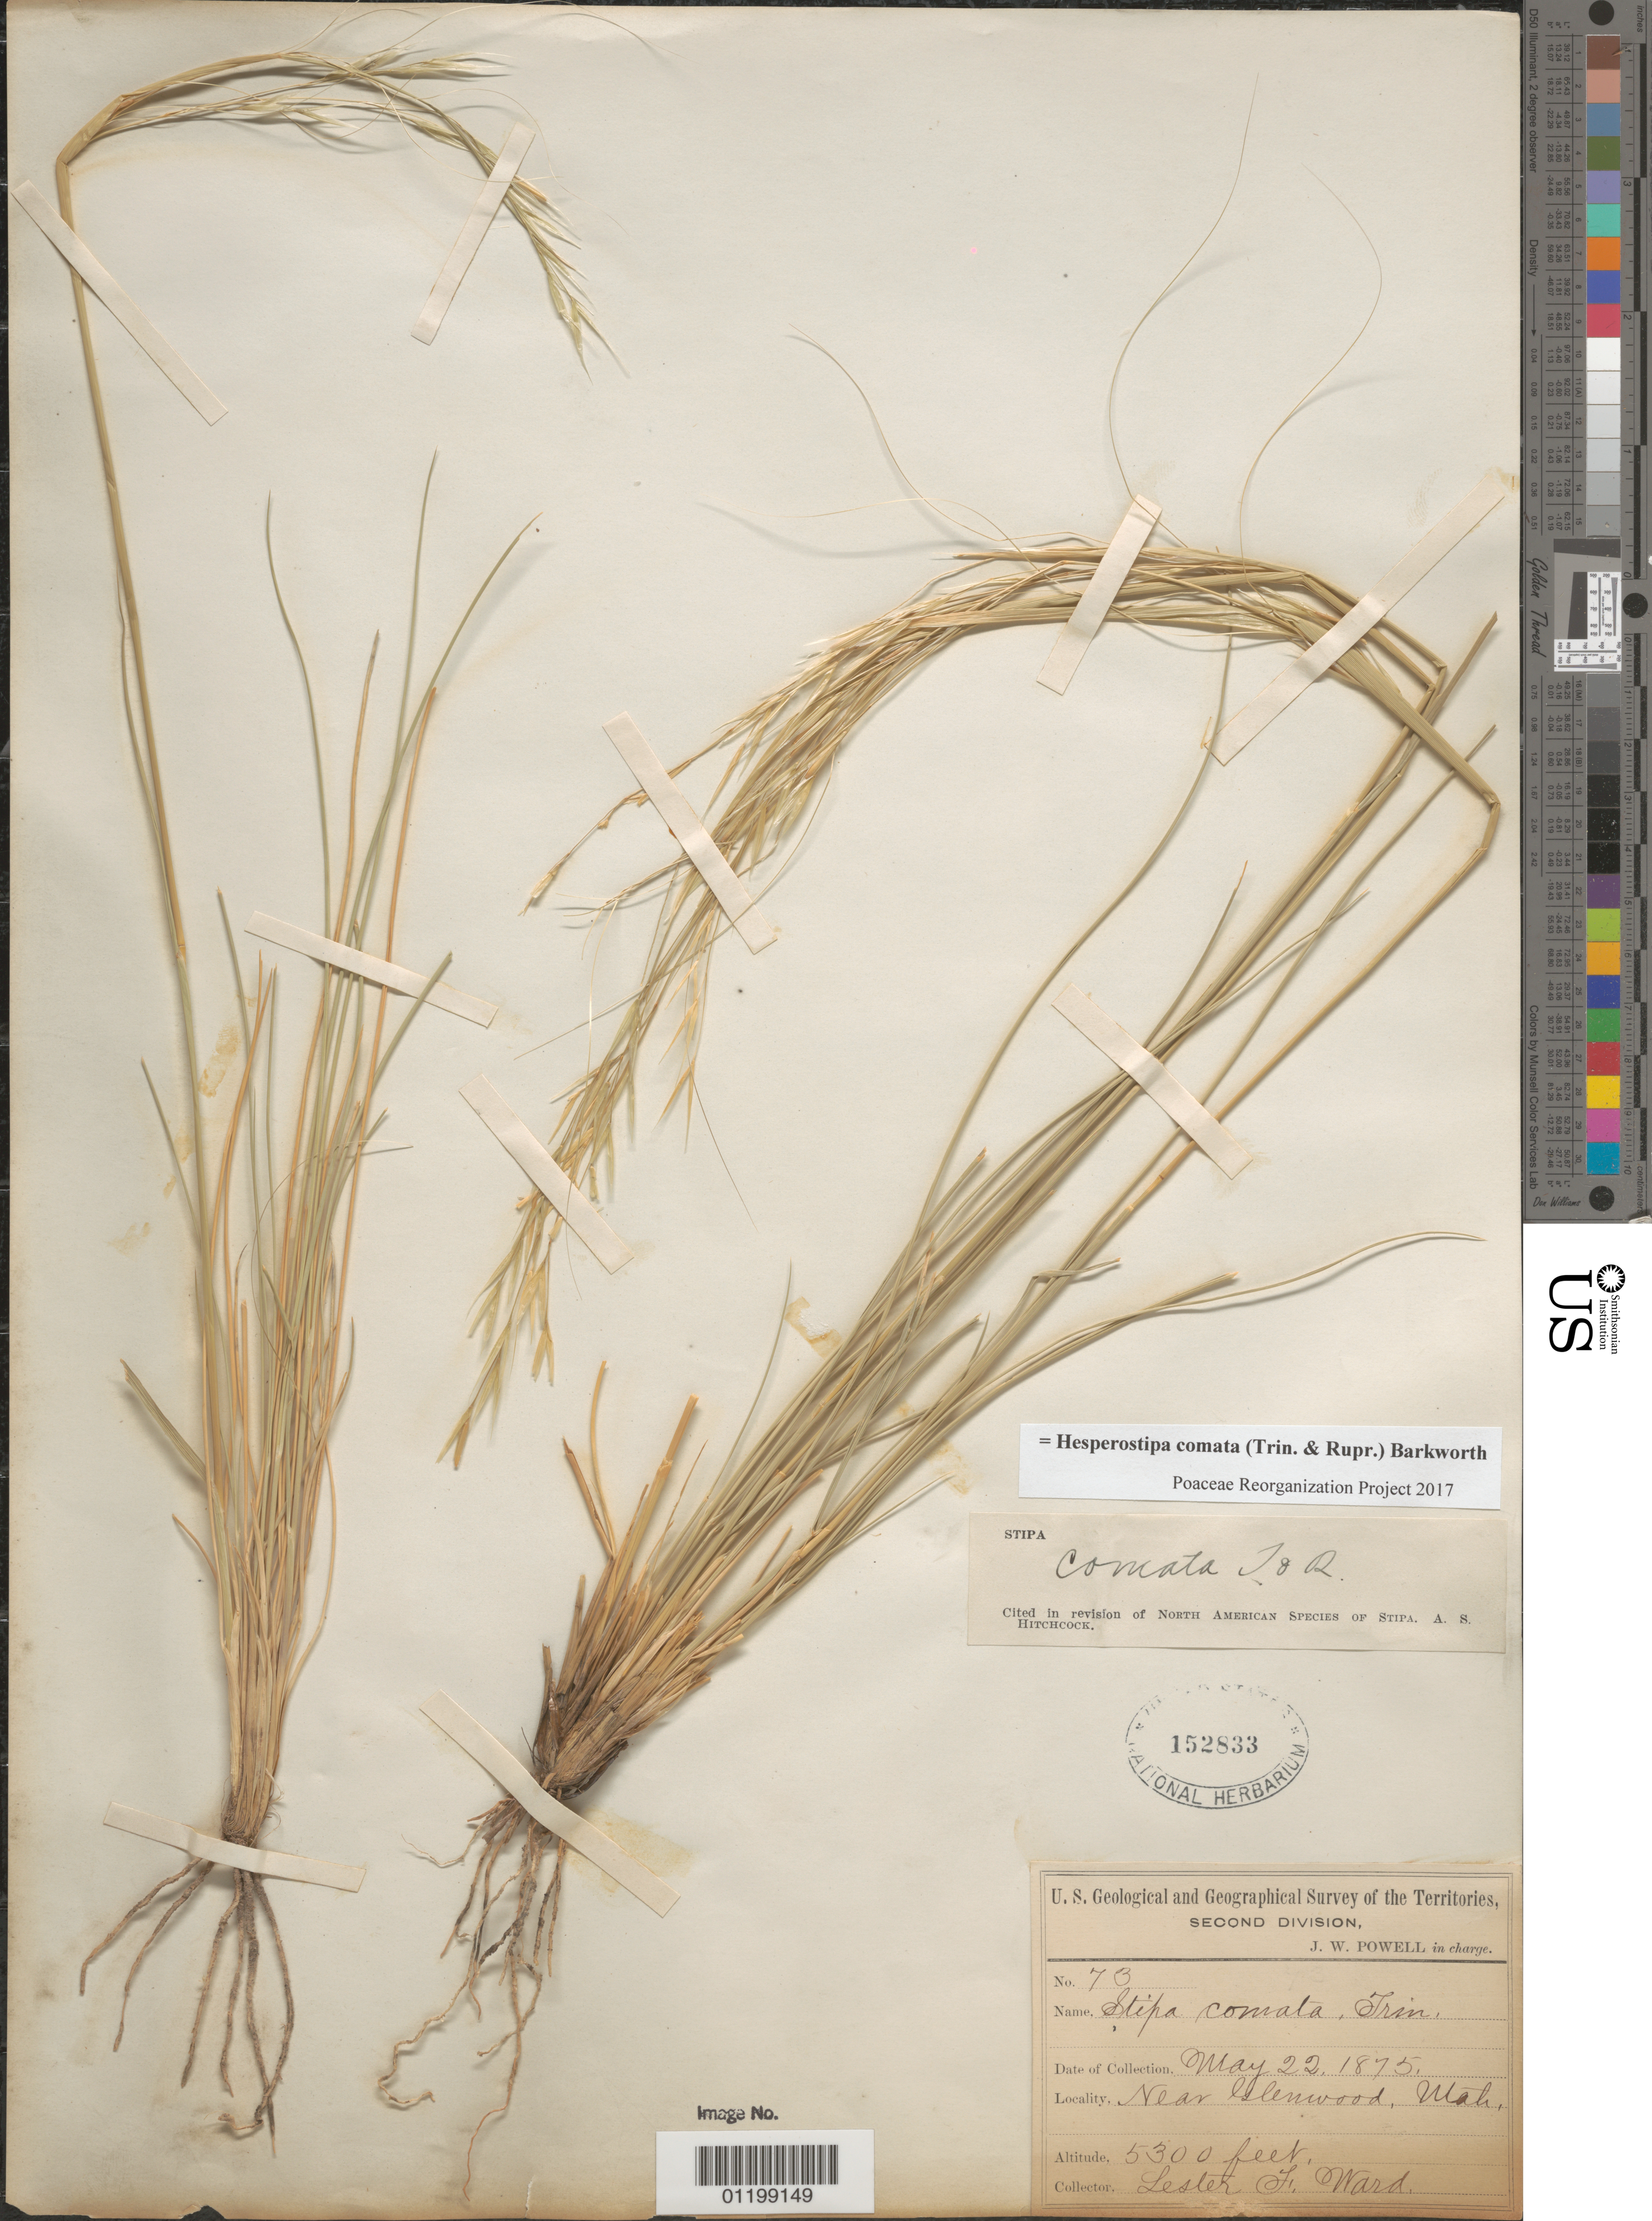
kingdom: Plantae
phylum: Tracheophyta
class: Liliopsida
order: Poales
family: Poaceae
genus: Hesperostipa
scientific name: Hesperostipa comata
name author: (Trin. & Rupr.) Barkworth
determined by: Poaceae Reorganization Project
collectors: L. F. Ward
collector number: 73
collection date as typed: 22 May 1875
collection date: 1875-05-22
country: United States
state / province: Utah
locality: Near Glenwood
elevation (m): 1615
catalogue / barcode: US 152833